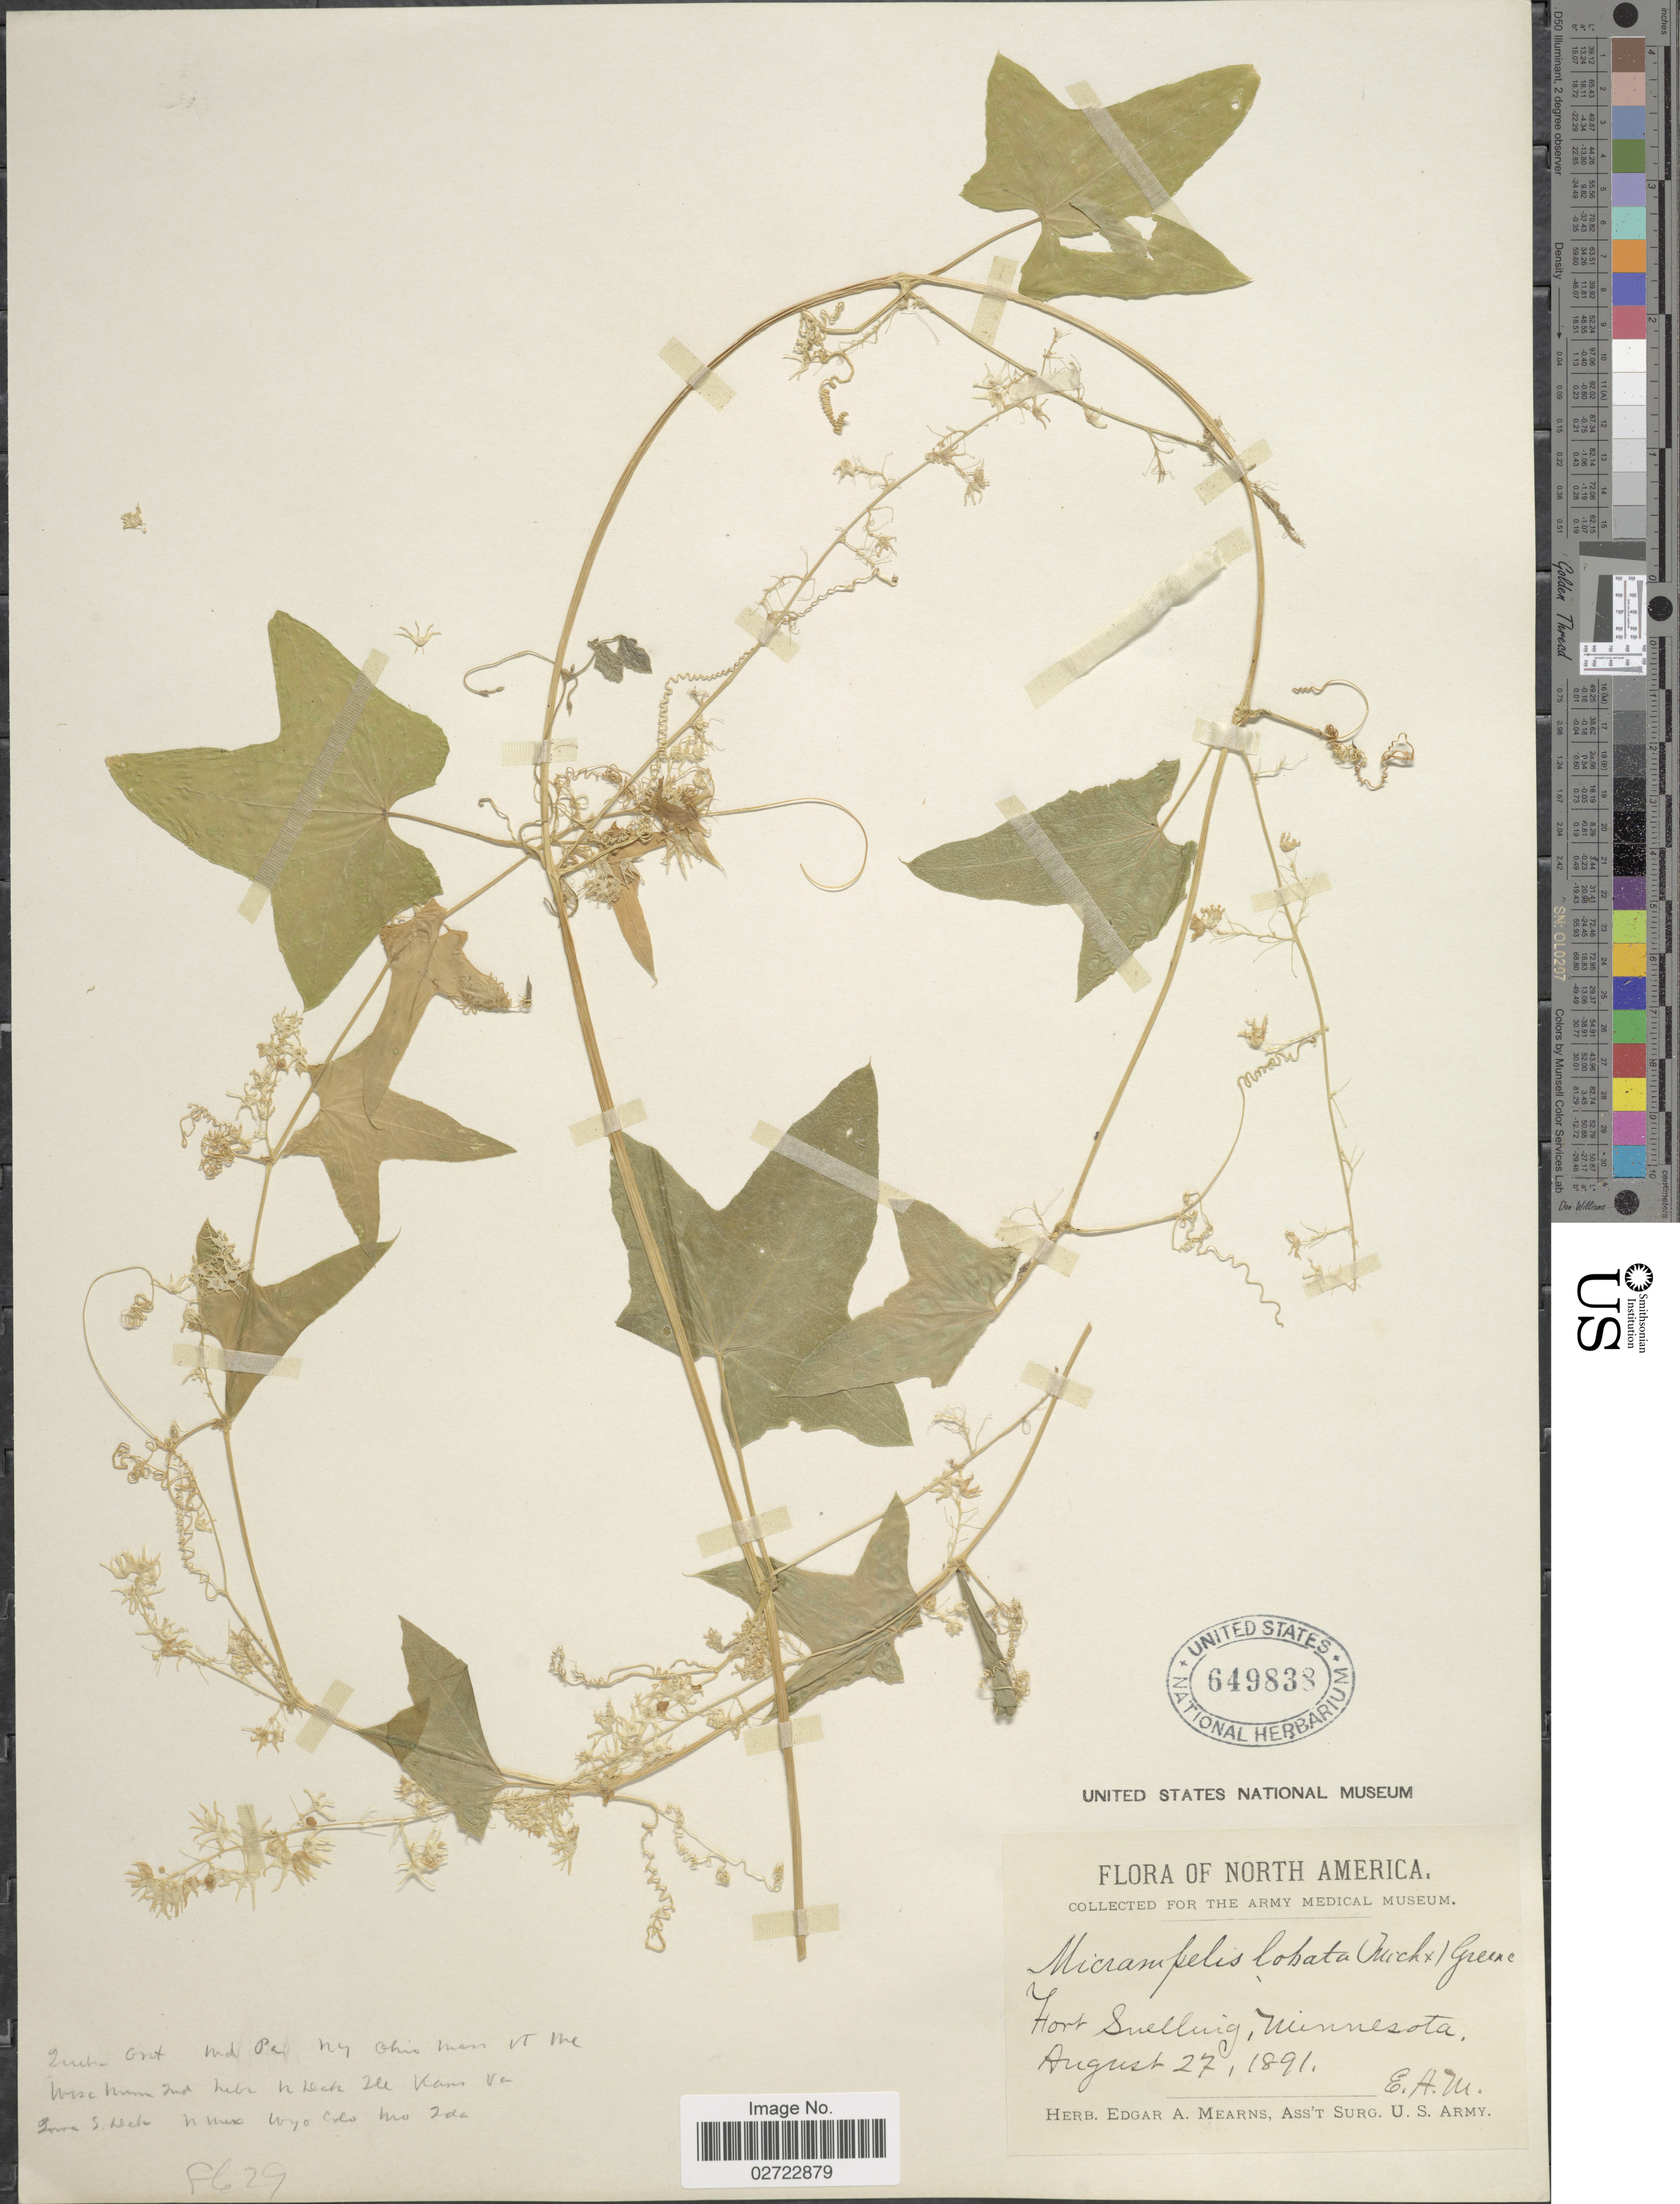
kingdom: Plantae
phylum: Tracheophyta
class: Magnoliopsida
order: Cucurbitales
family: Cucurbitaceae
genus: Echinocystis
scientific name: Echinocystis lobata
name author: (Michx.) Torr. & A. Gray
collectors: E. A. Mearns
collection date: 1891-08-27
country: United States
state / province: Minnesota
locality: Fort Snelling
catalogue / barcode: US 649838